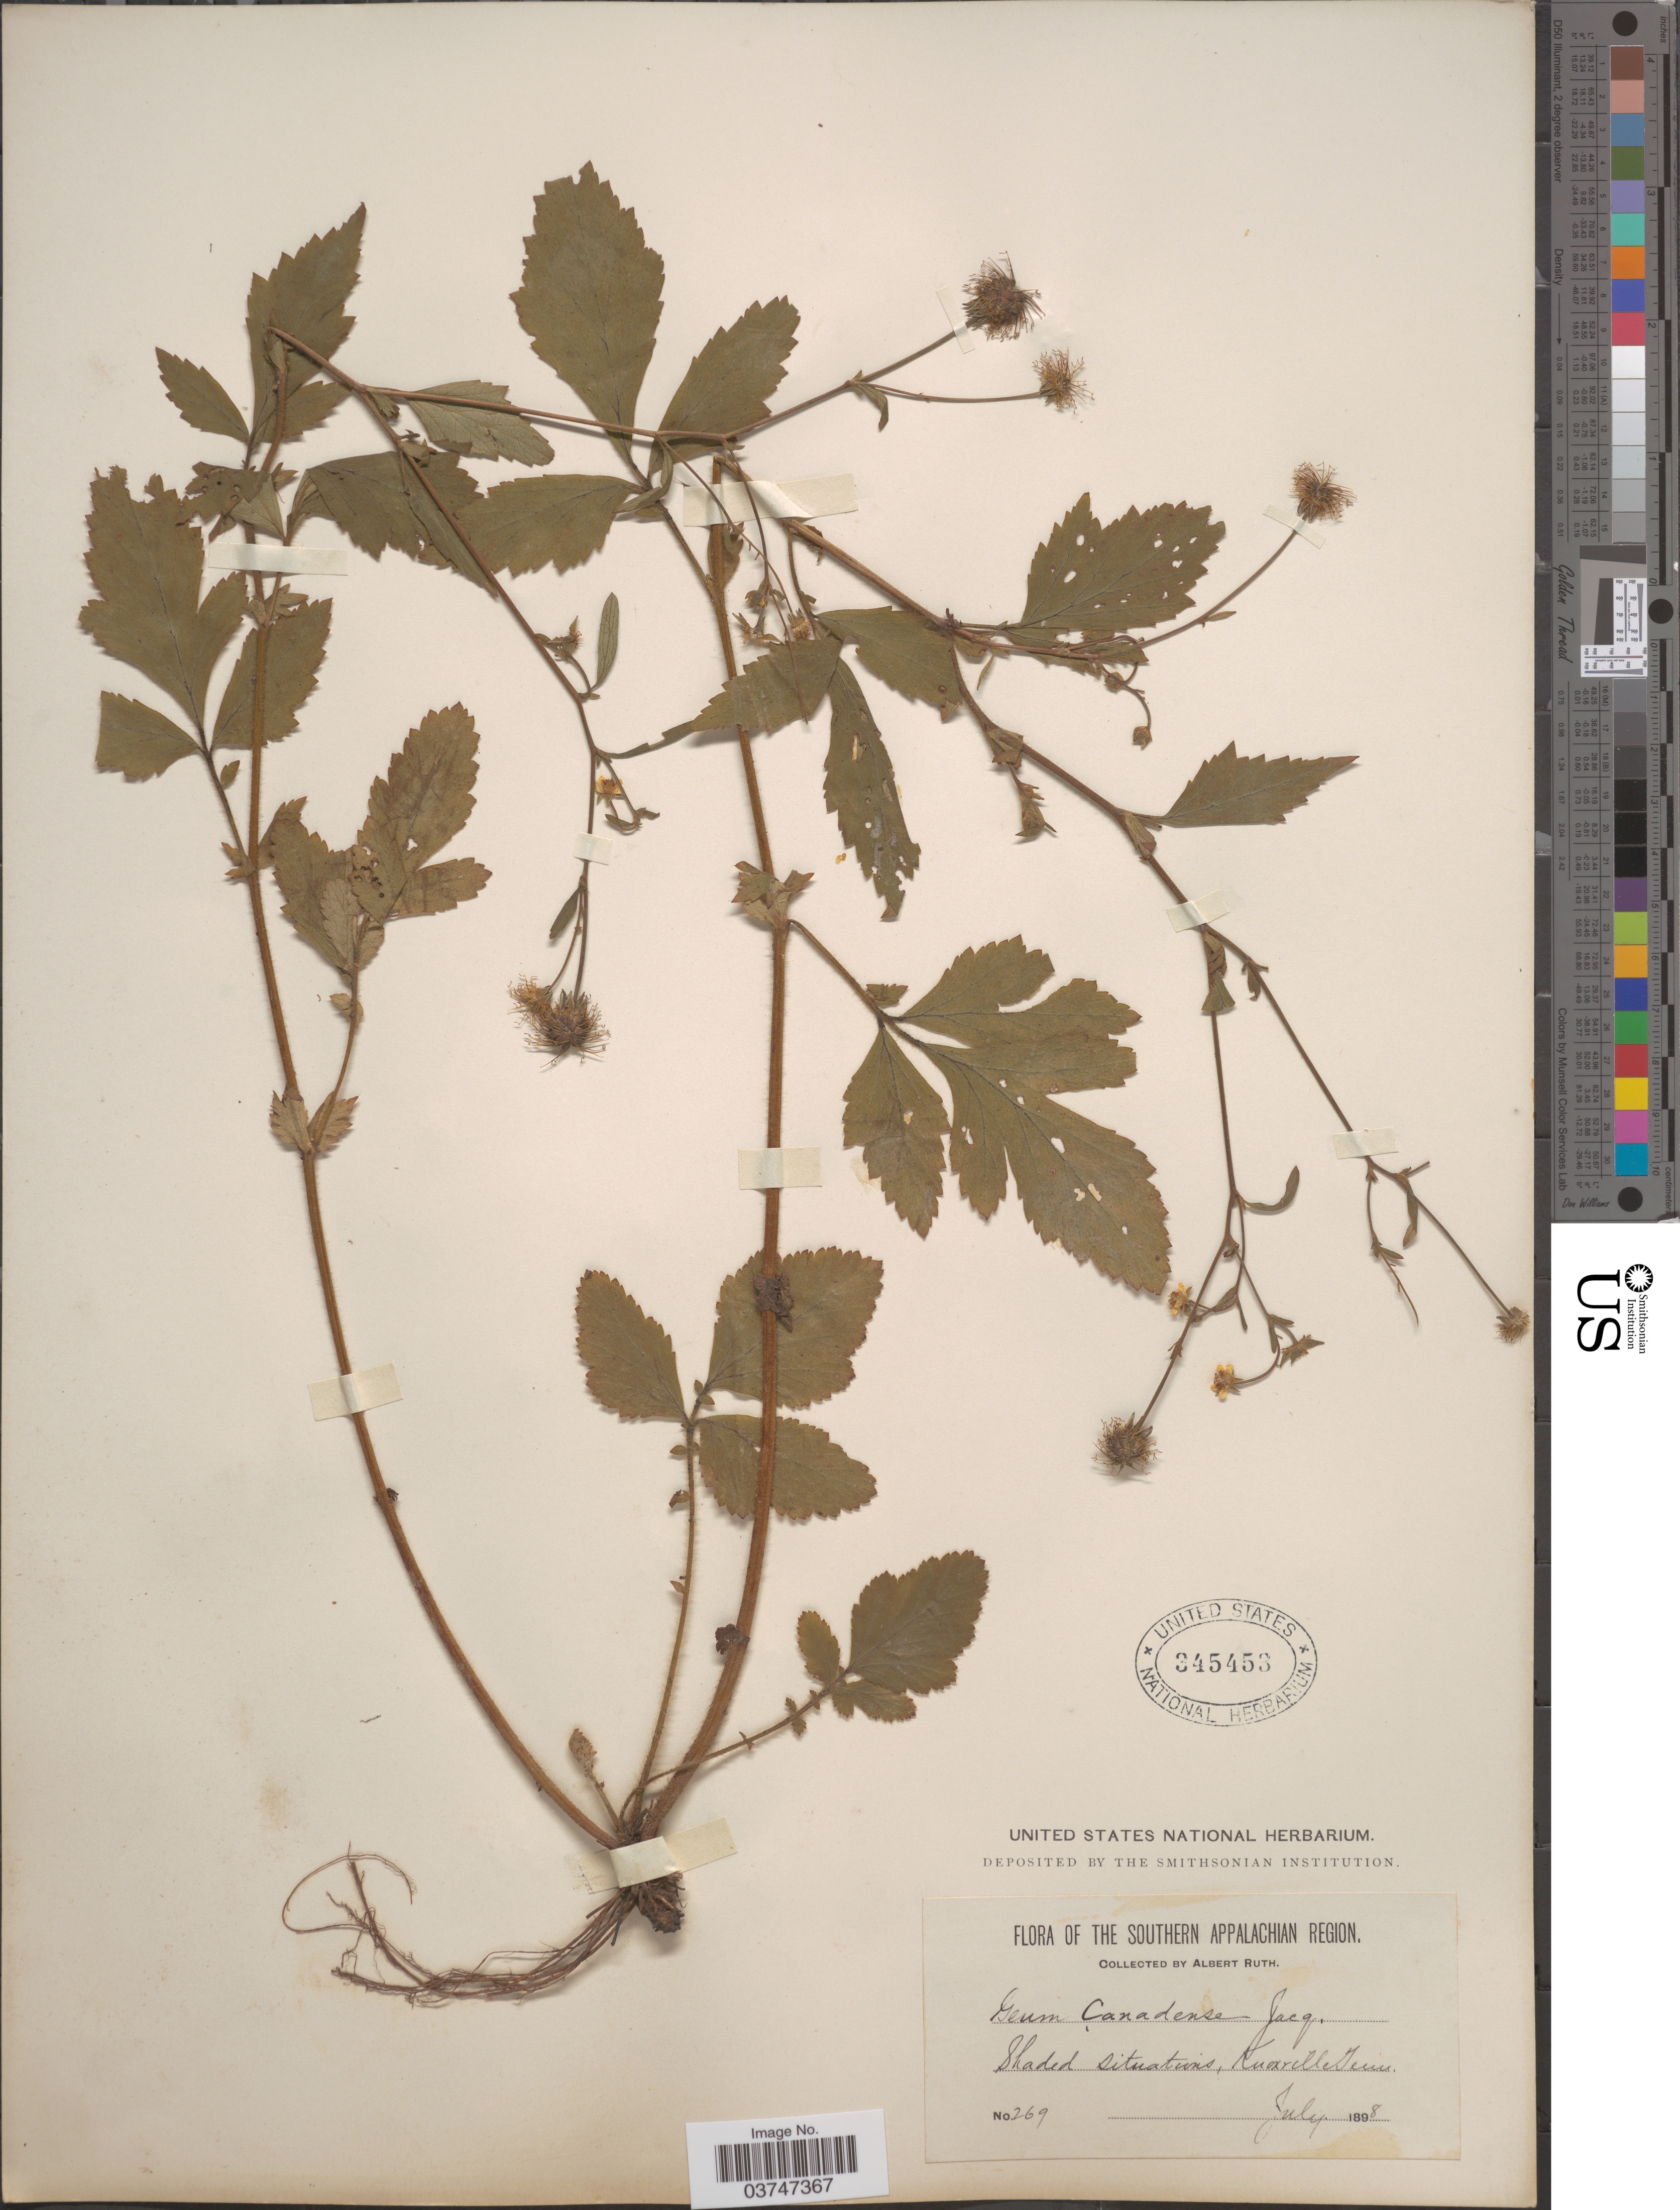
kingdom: Plantae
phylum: Tracheophyta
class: Magnoliopsida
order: Rosales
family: Rosaceae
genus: Geum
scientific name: Geum canadense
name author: Jacq.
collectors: A. Ruth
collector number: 269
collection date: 1898-07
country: United States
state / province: Tennessee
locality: Southern Applachian Region. Shaded situations, Knoxville.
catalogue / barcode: US 345453